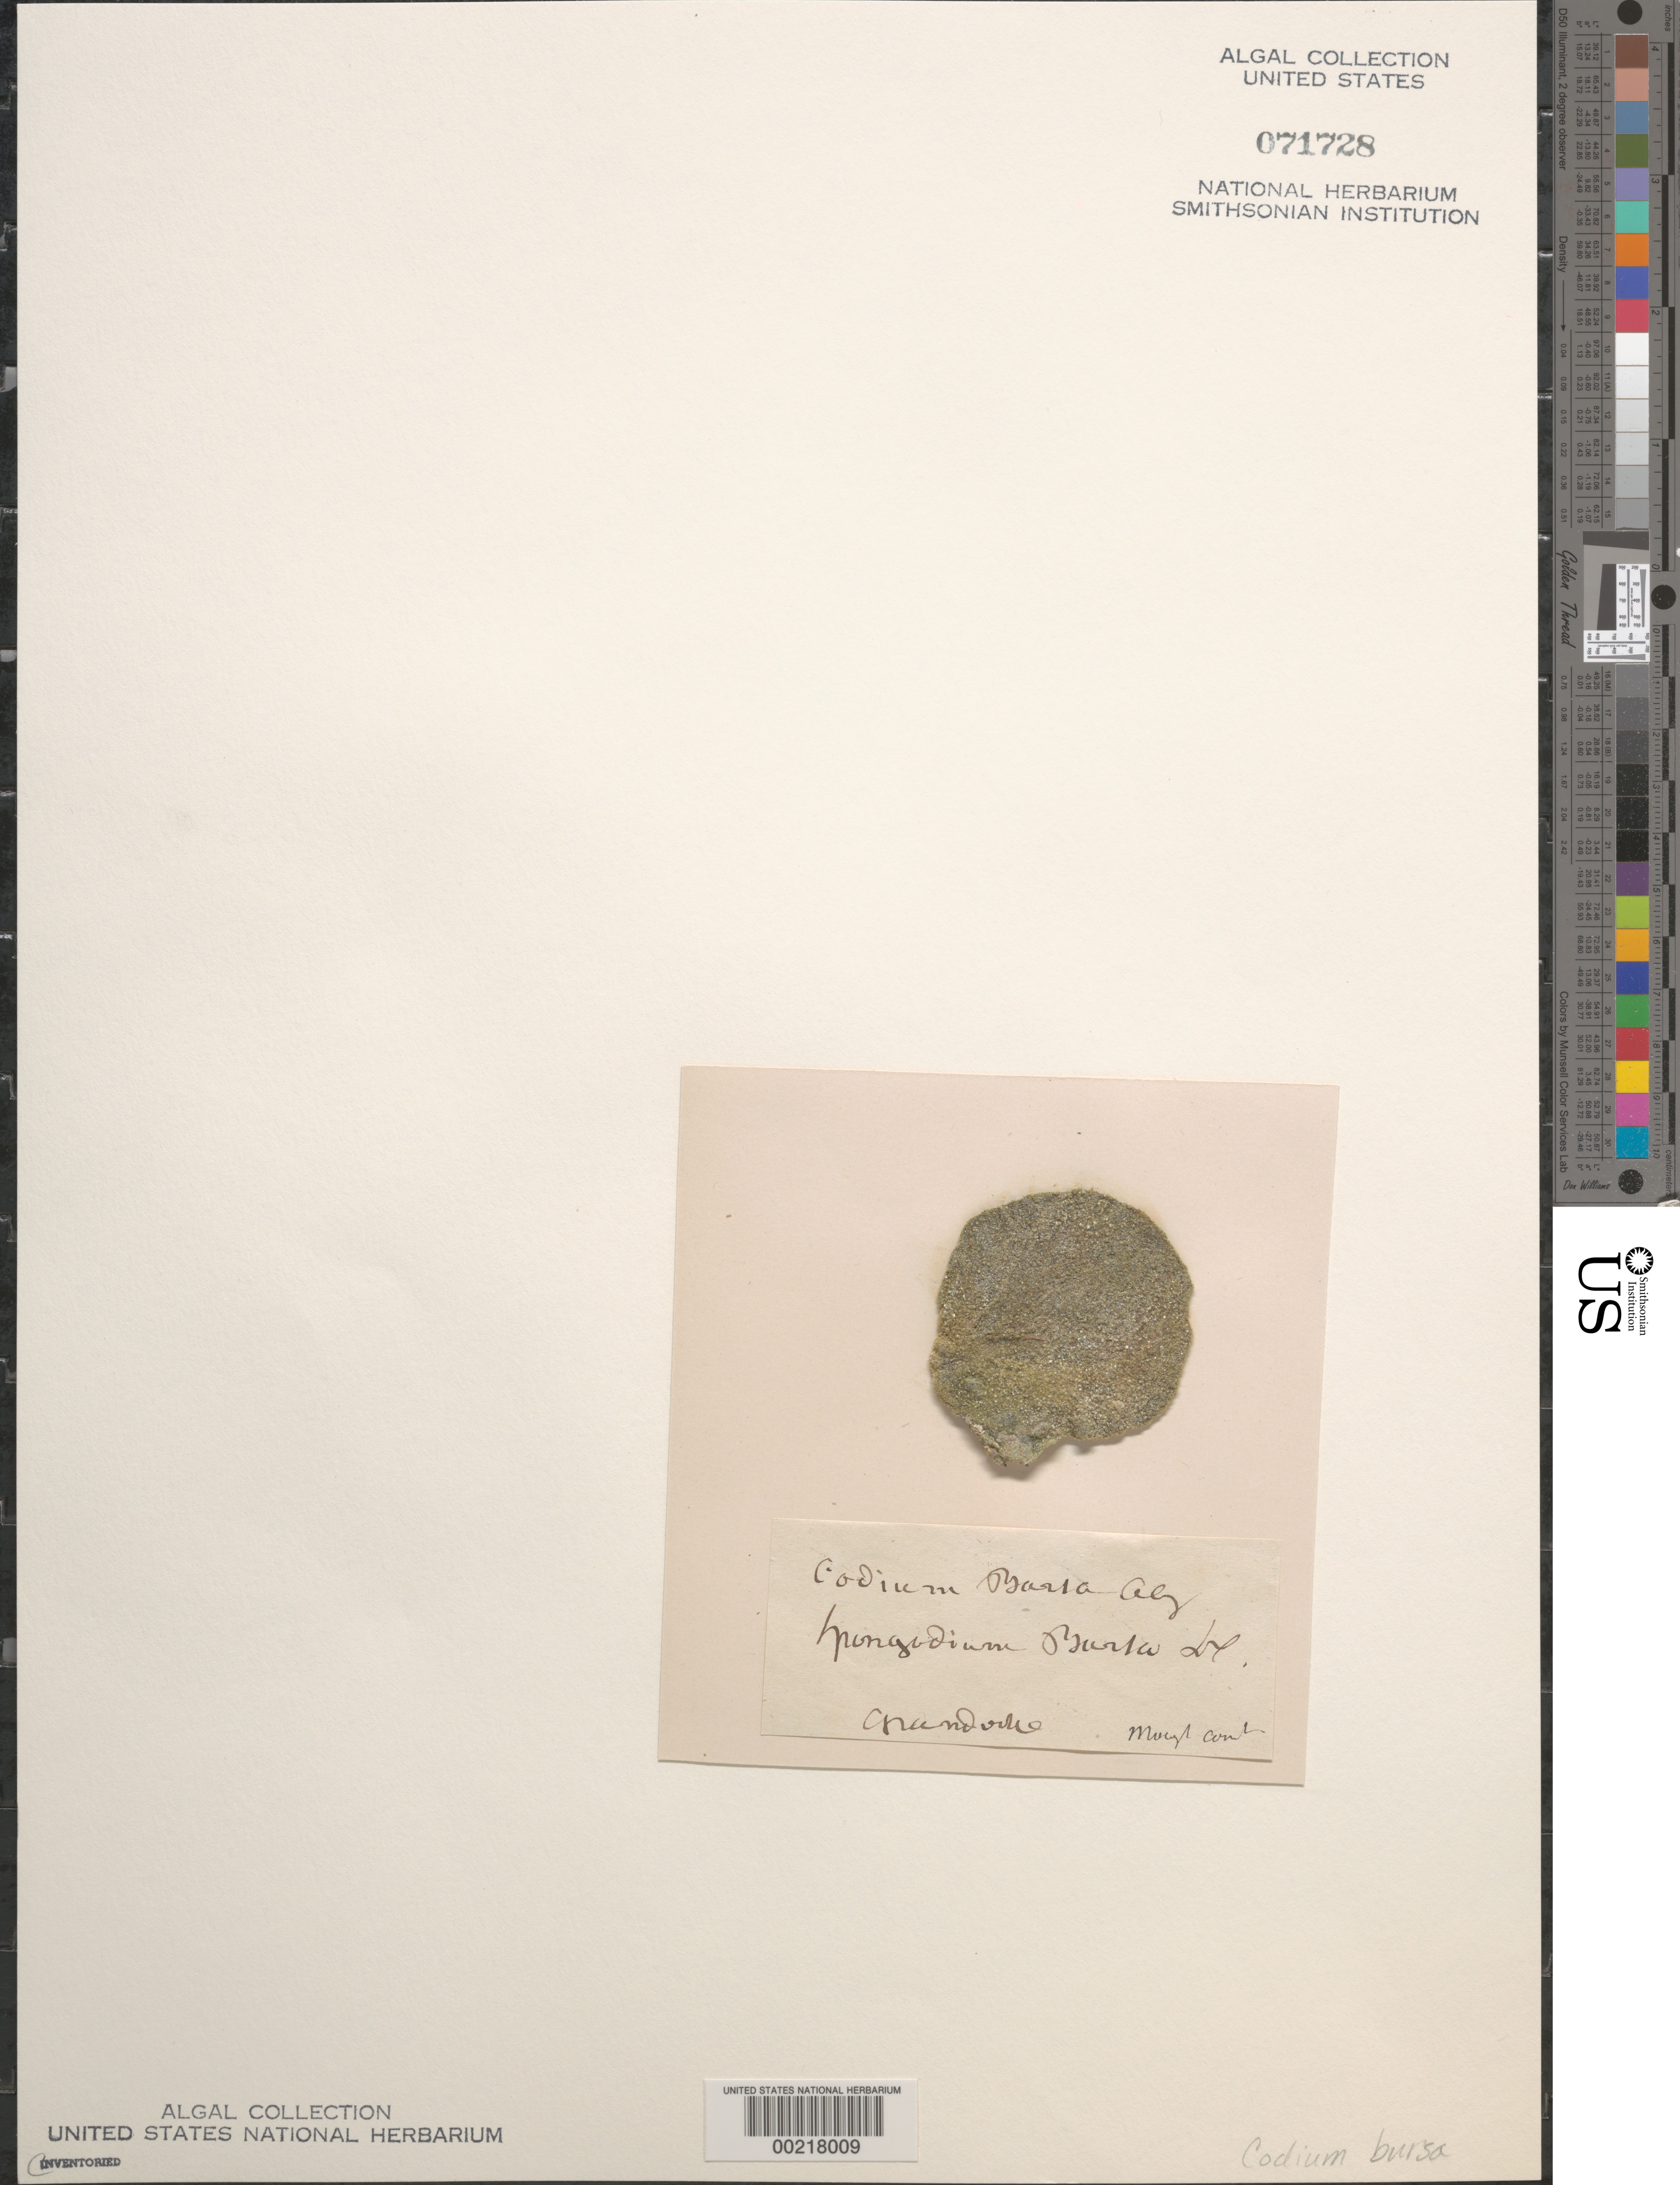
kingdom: Plantae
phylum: Chlorophyta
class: Ulvophyceae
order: Bryopsidales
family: Codiaceae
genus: Codium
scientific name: Codium bursa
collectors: J. Mougeot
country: France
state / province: Normandie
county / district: Manche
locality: Granville (Grandville)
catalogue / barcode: US 71728